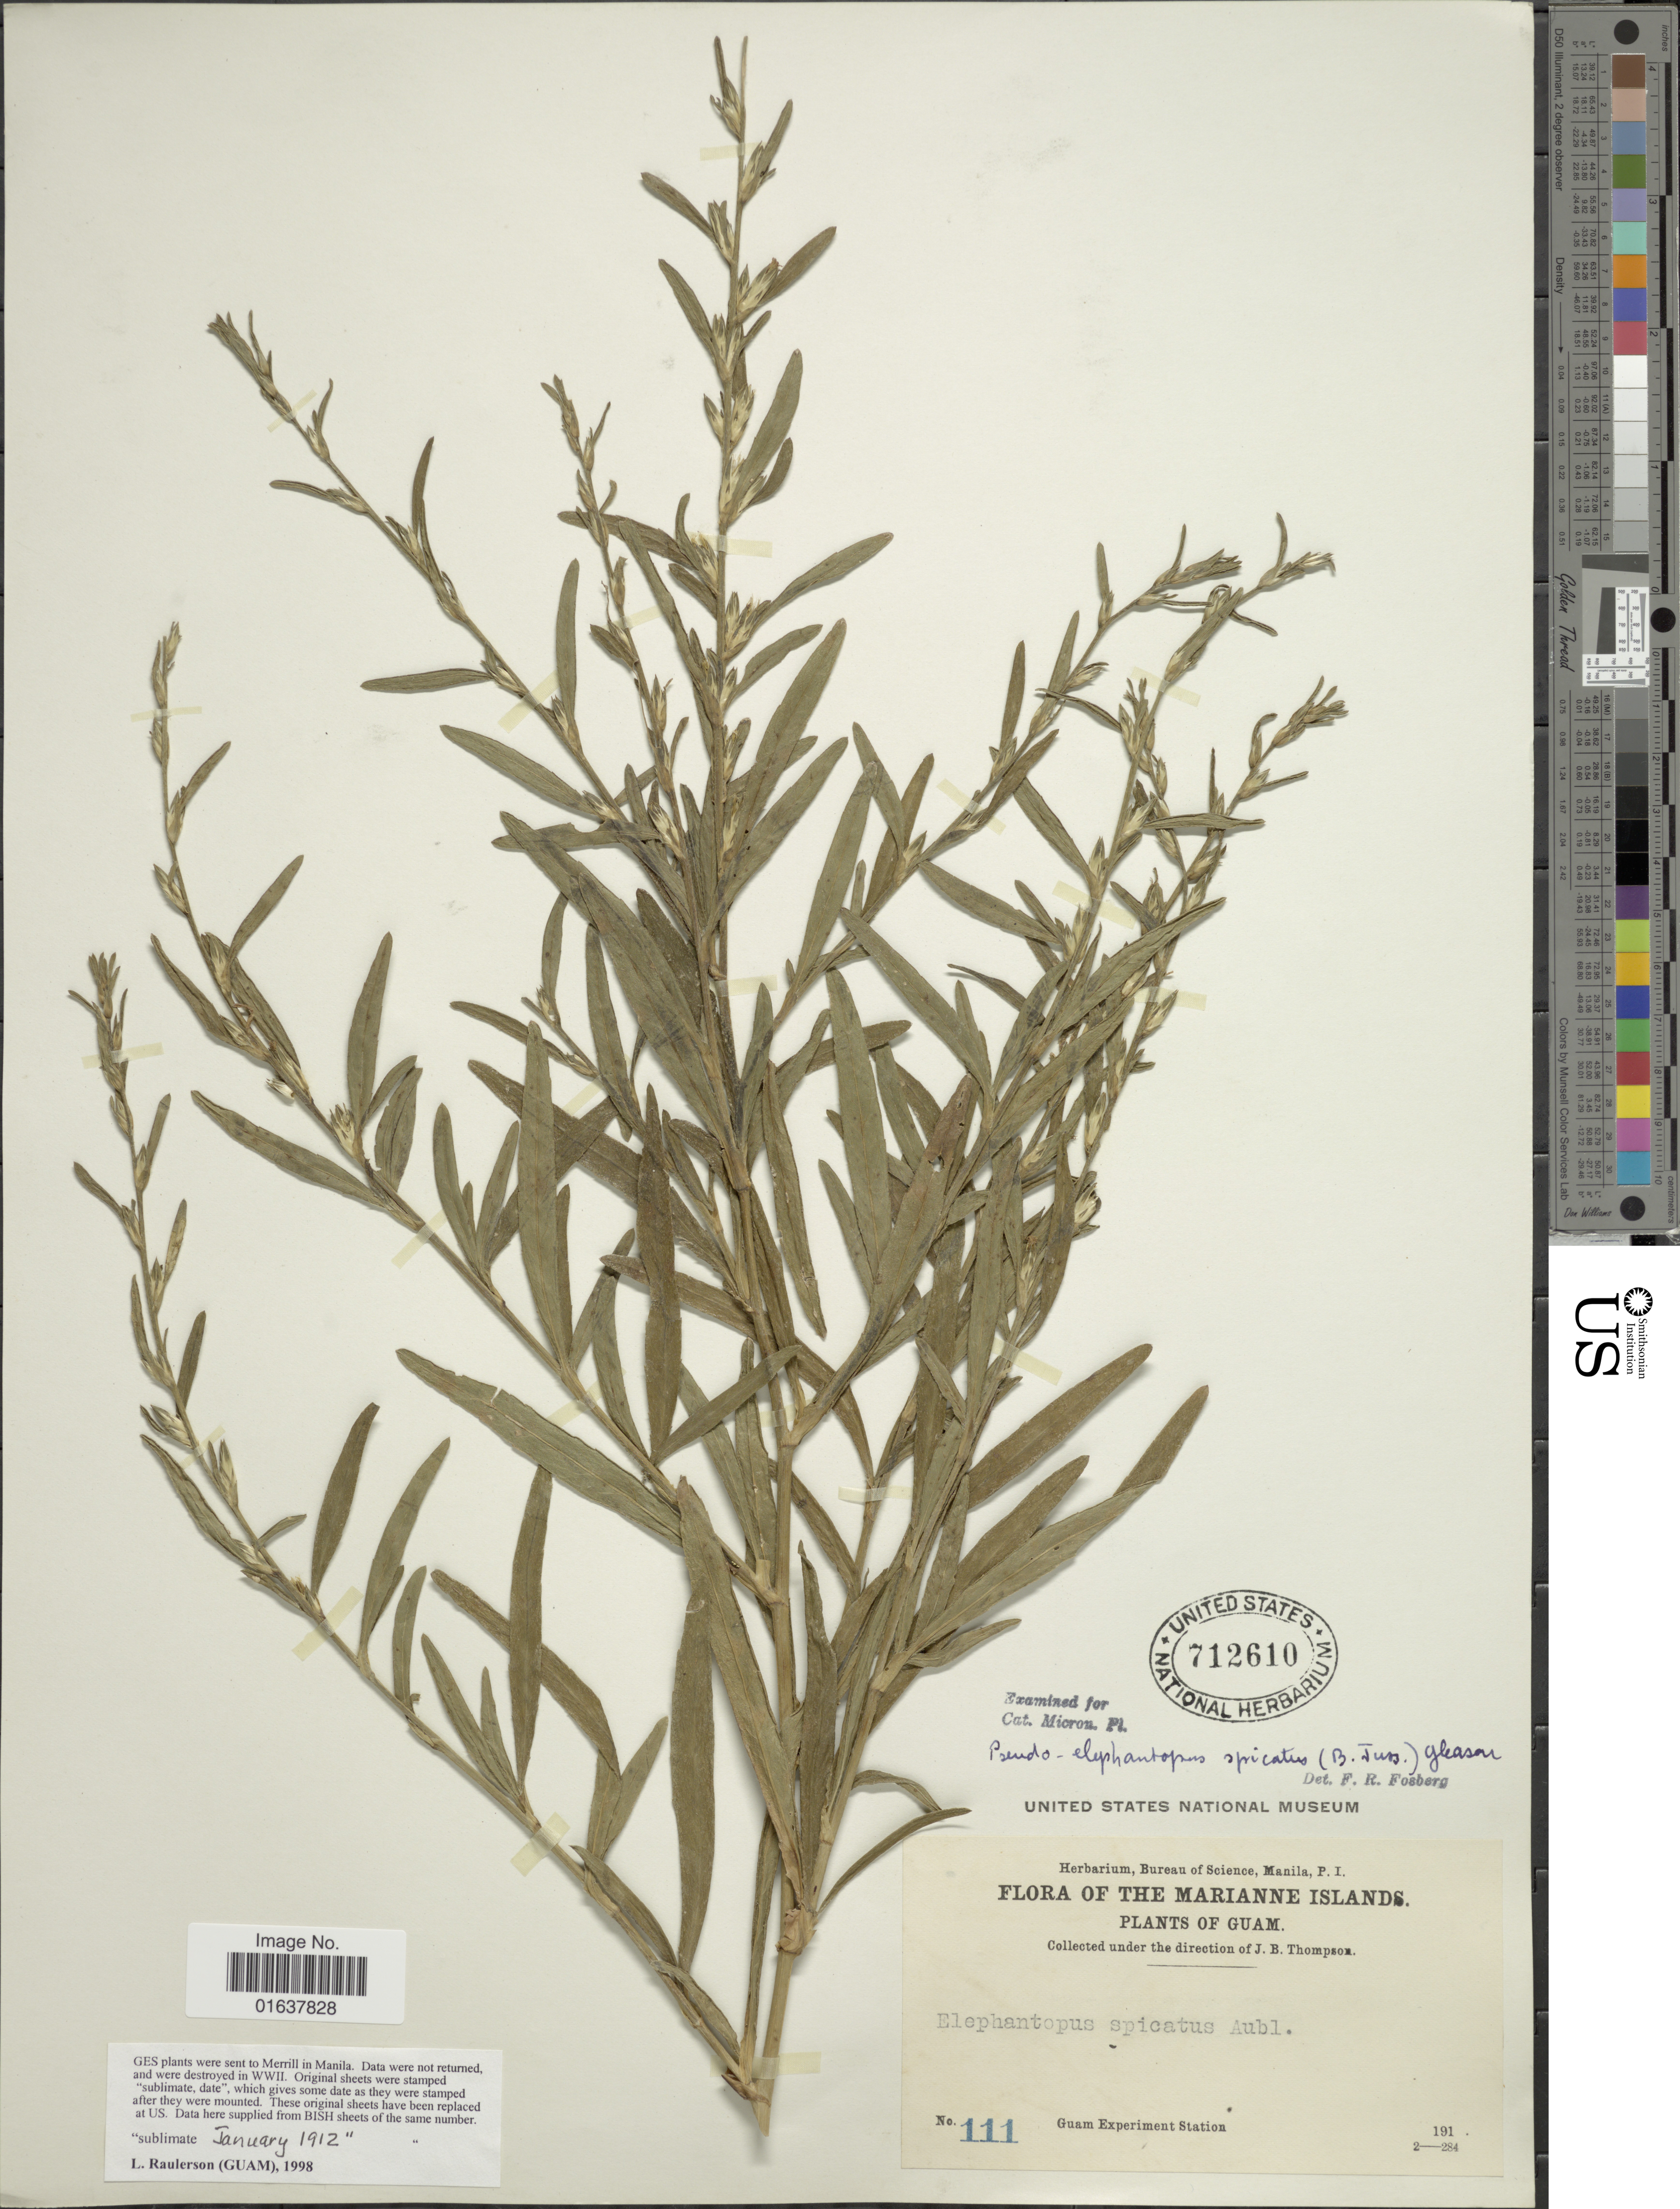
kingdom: Plantae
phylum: Tracheophyta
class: Magnoliopsida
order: Asterales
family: Asteraceae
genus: Pseudelephantopus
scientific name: Pseudelephantopus spicatus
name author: (Juss. ex Aubl.) C.F. Baker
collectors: J. B. Thompson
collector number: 111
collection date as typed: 191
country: Guam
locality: The Marianne Islands. Guam Experiment Station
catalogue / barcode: US 712610